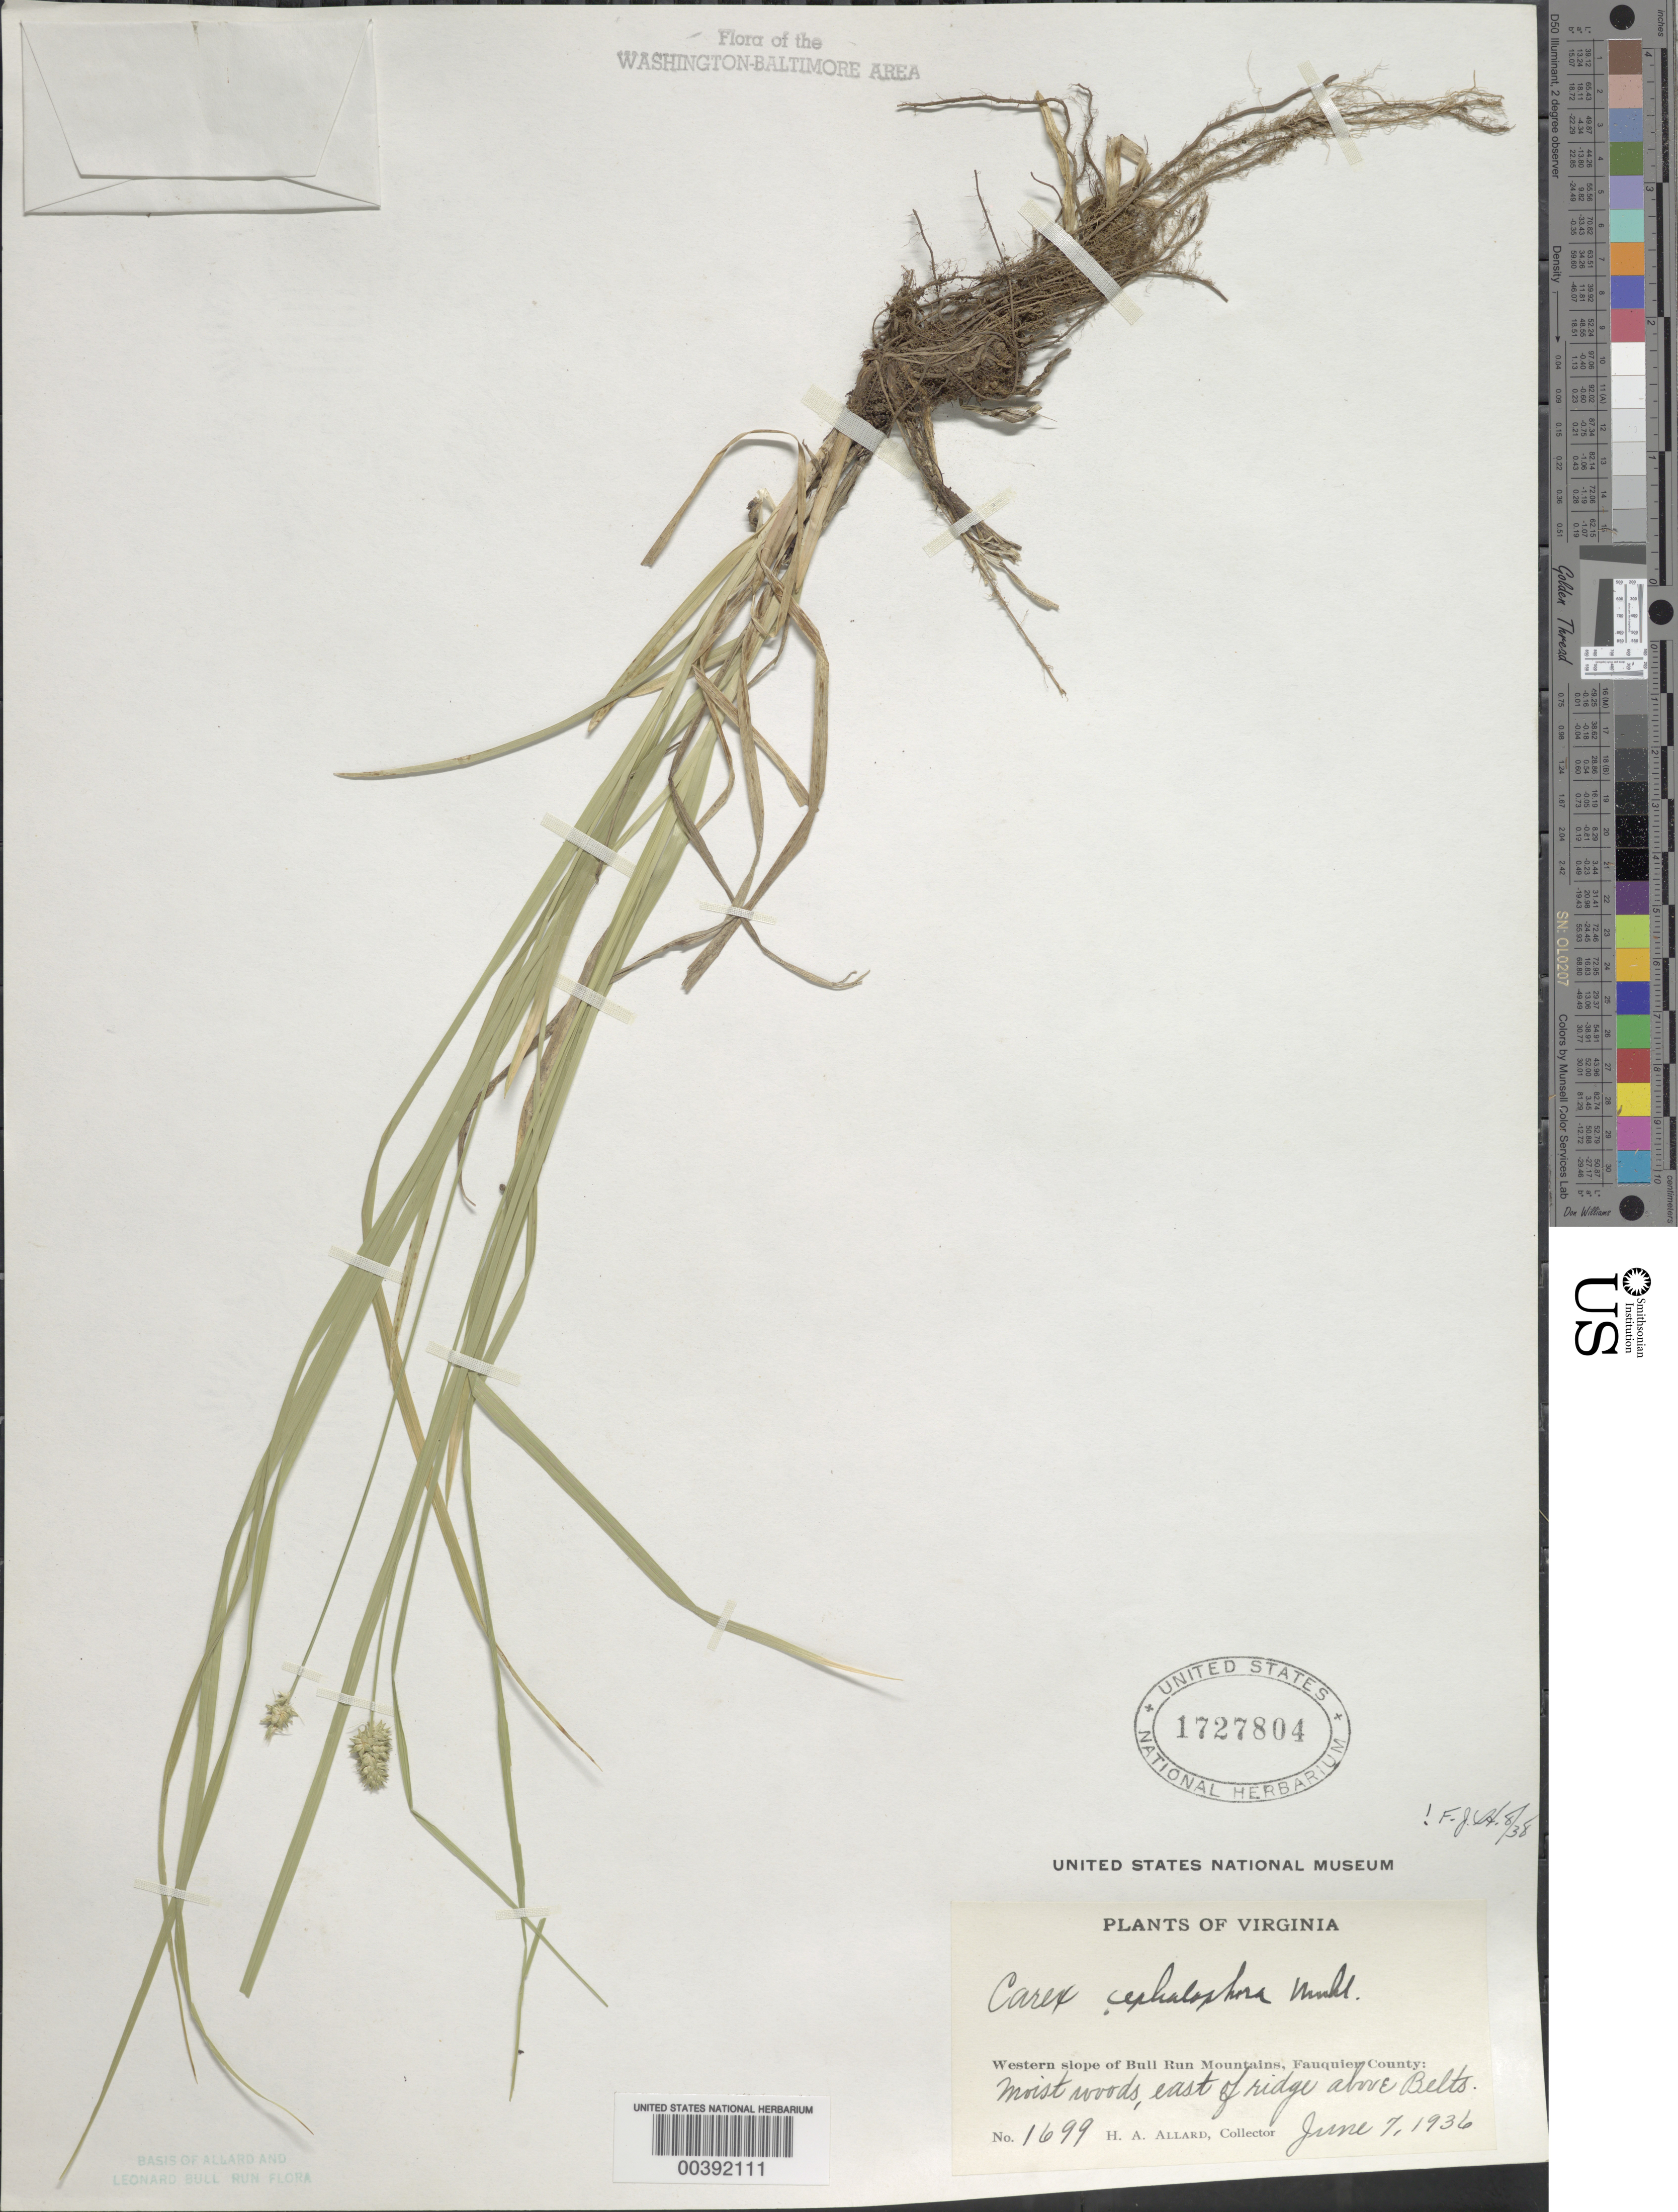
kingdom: Plantae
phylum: Tracheophyta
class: Liliopsida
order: Poales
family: Cyperaceae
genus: Carex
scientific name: Carex cephalophora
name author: Muhl. ex Willd.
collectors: H. A. Allard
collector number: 1699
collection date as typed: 07 Jun 1936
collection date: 1936-06-07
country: United States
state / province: Virginia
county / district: Fauquier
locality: Above Belts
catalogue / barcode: US 1727804